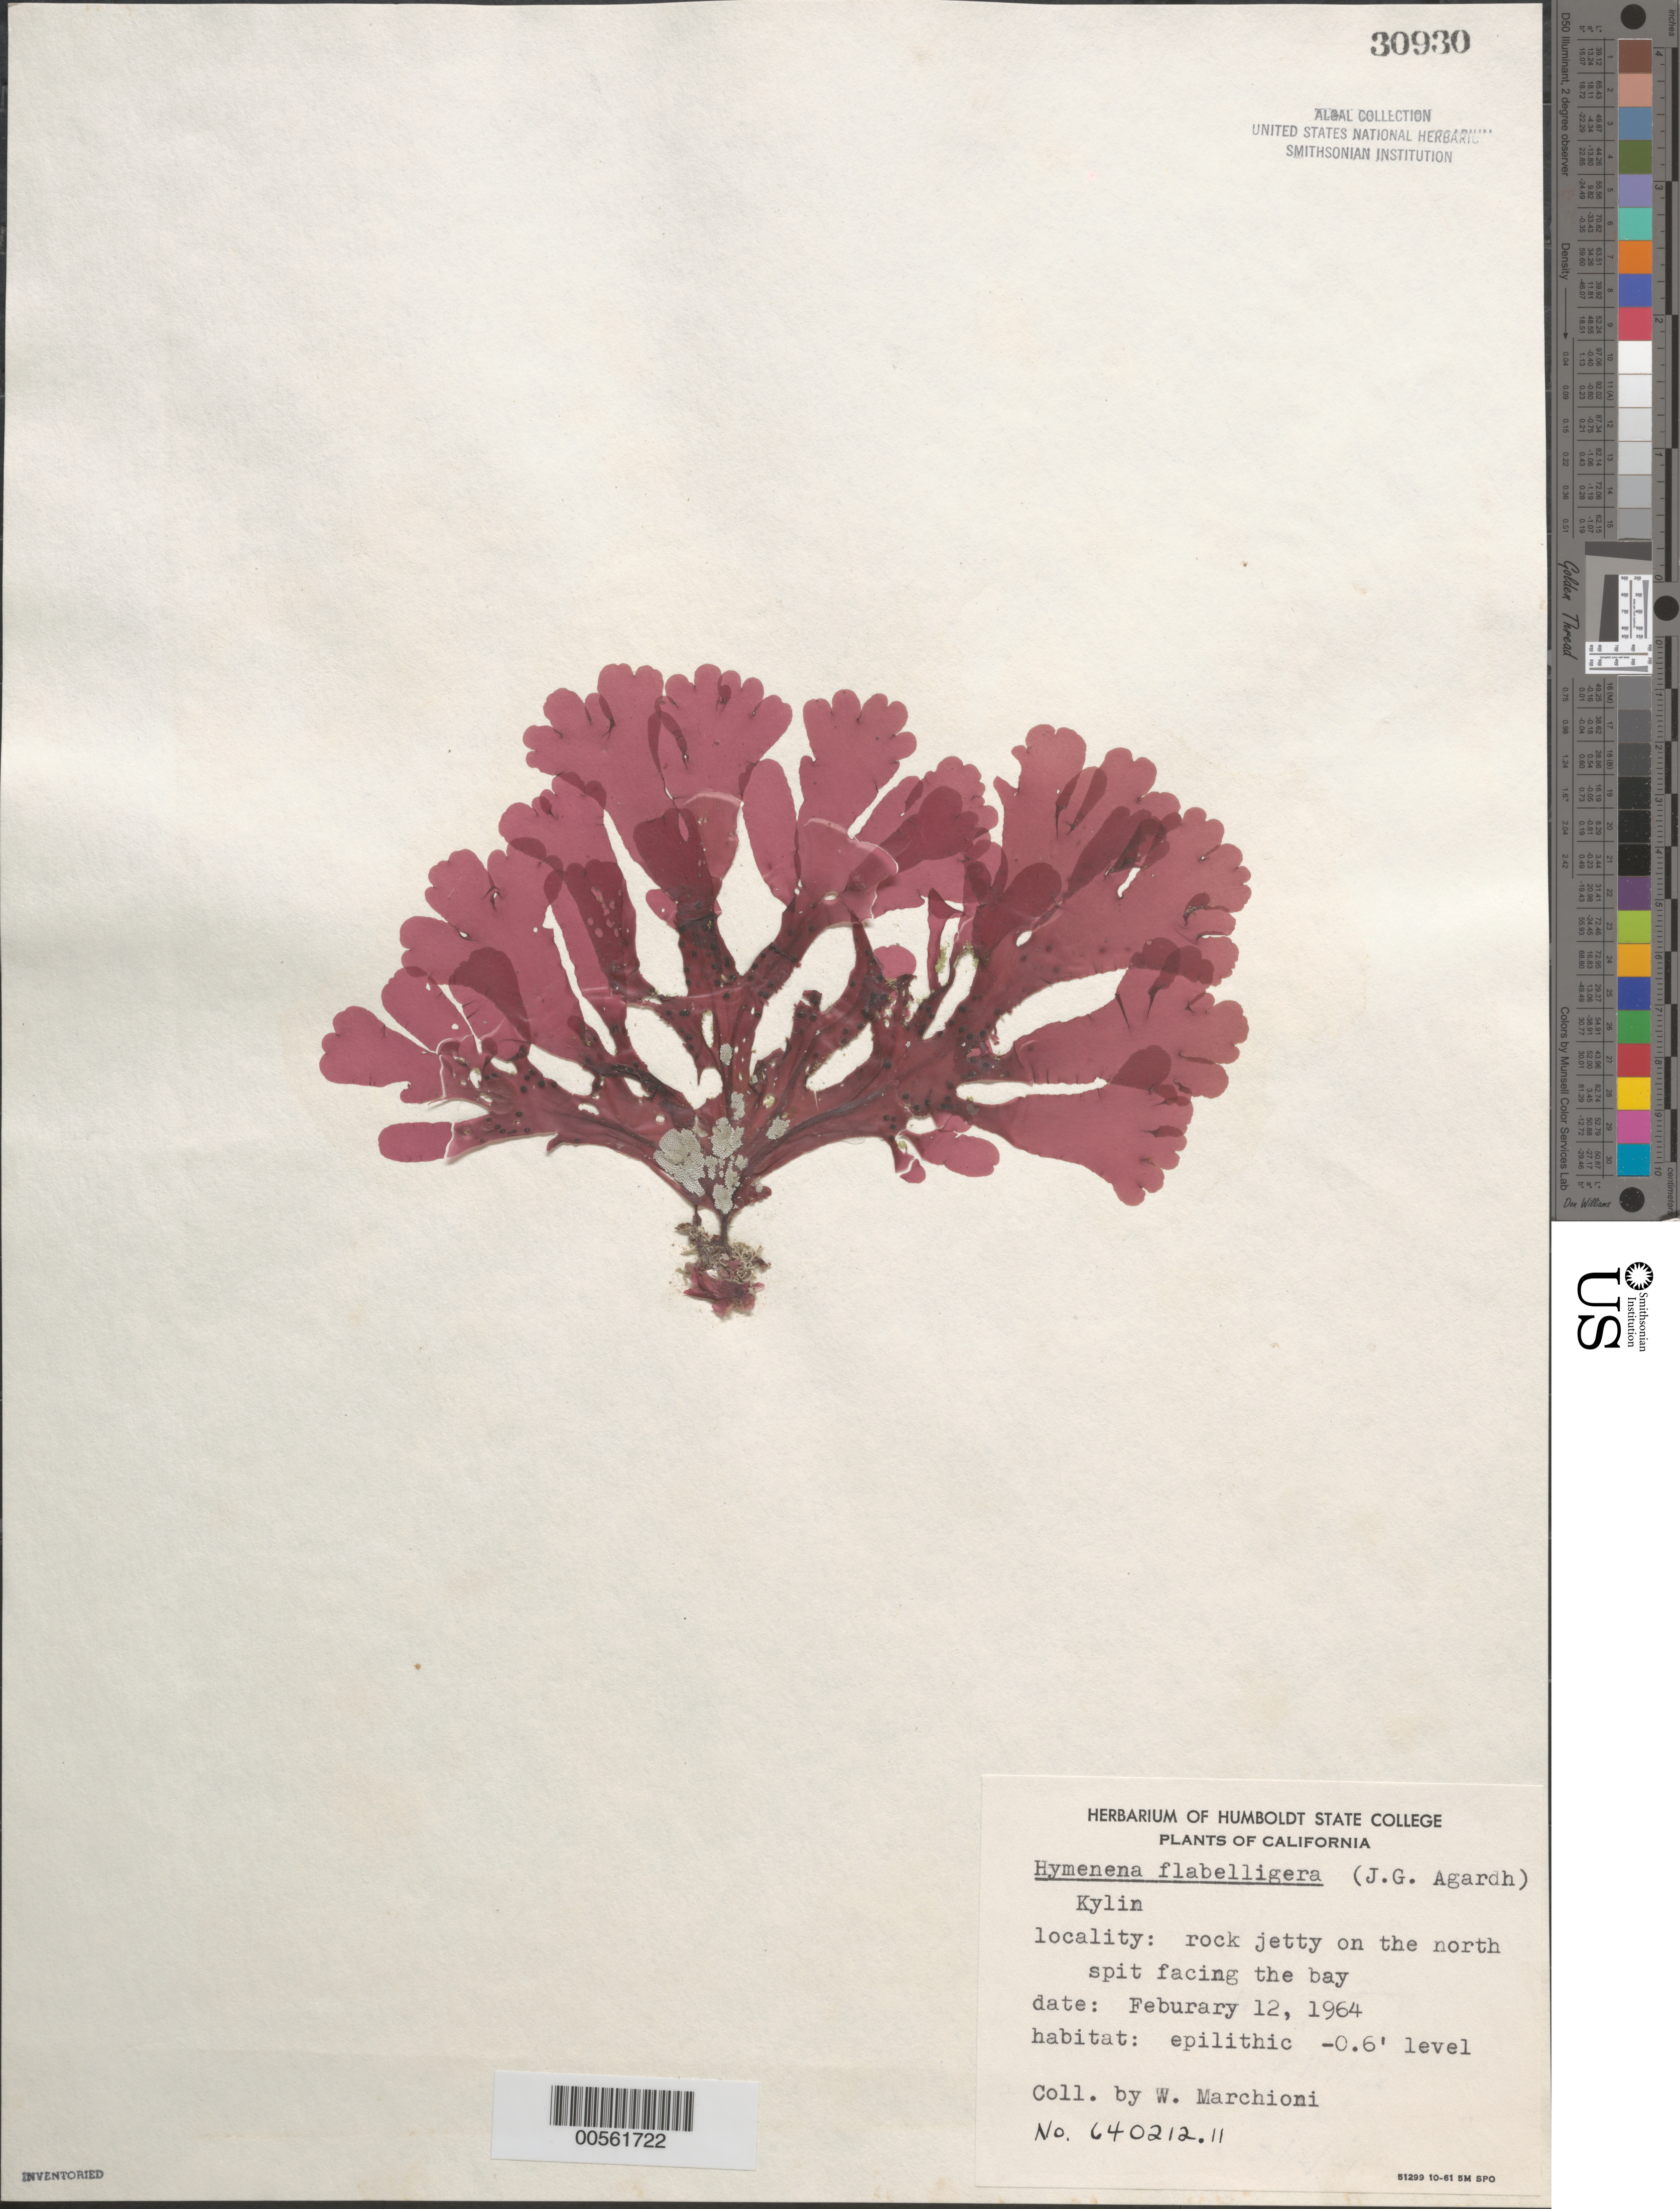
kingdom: Plantae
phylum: Rhodophyta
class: Florideophyceae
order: Ceramiales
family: Delesseriaceae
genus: Hymenena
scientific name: Hymenena flabelligera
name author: (J. Agardh) Kylin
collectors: W. Marchioni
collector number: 640212.11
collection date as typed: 12 Feb 1964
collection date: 1964-02-12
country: United States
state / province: California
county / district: Humboldt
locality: North spit facing Humboldt Bay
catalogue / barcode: US 30930